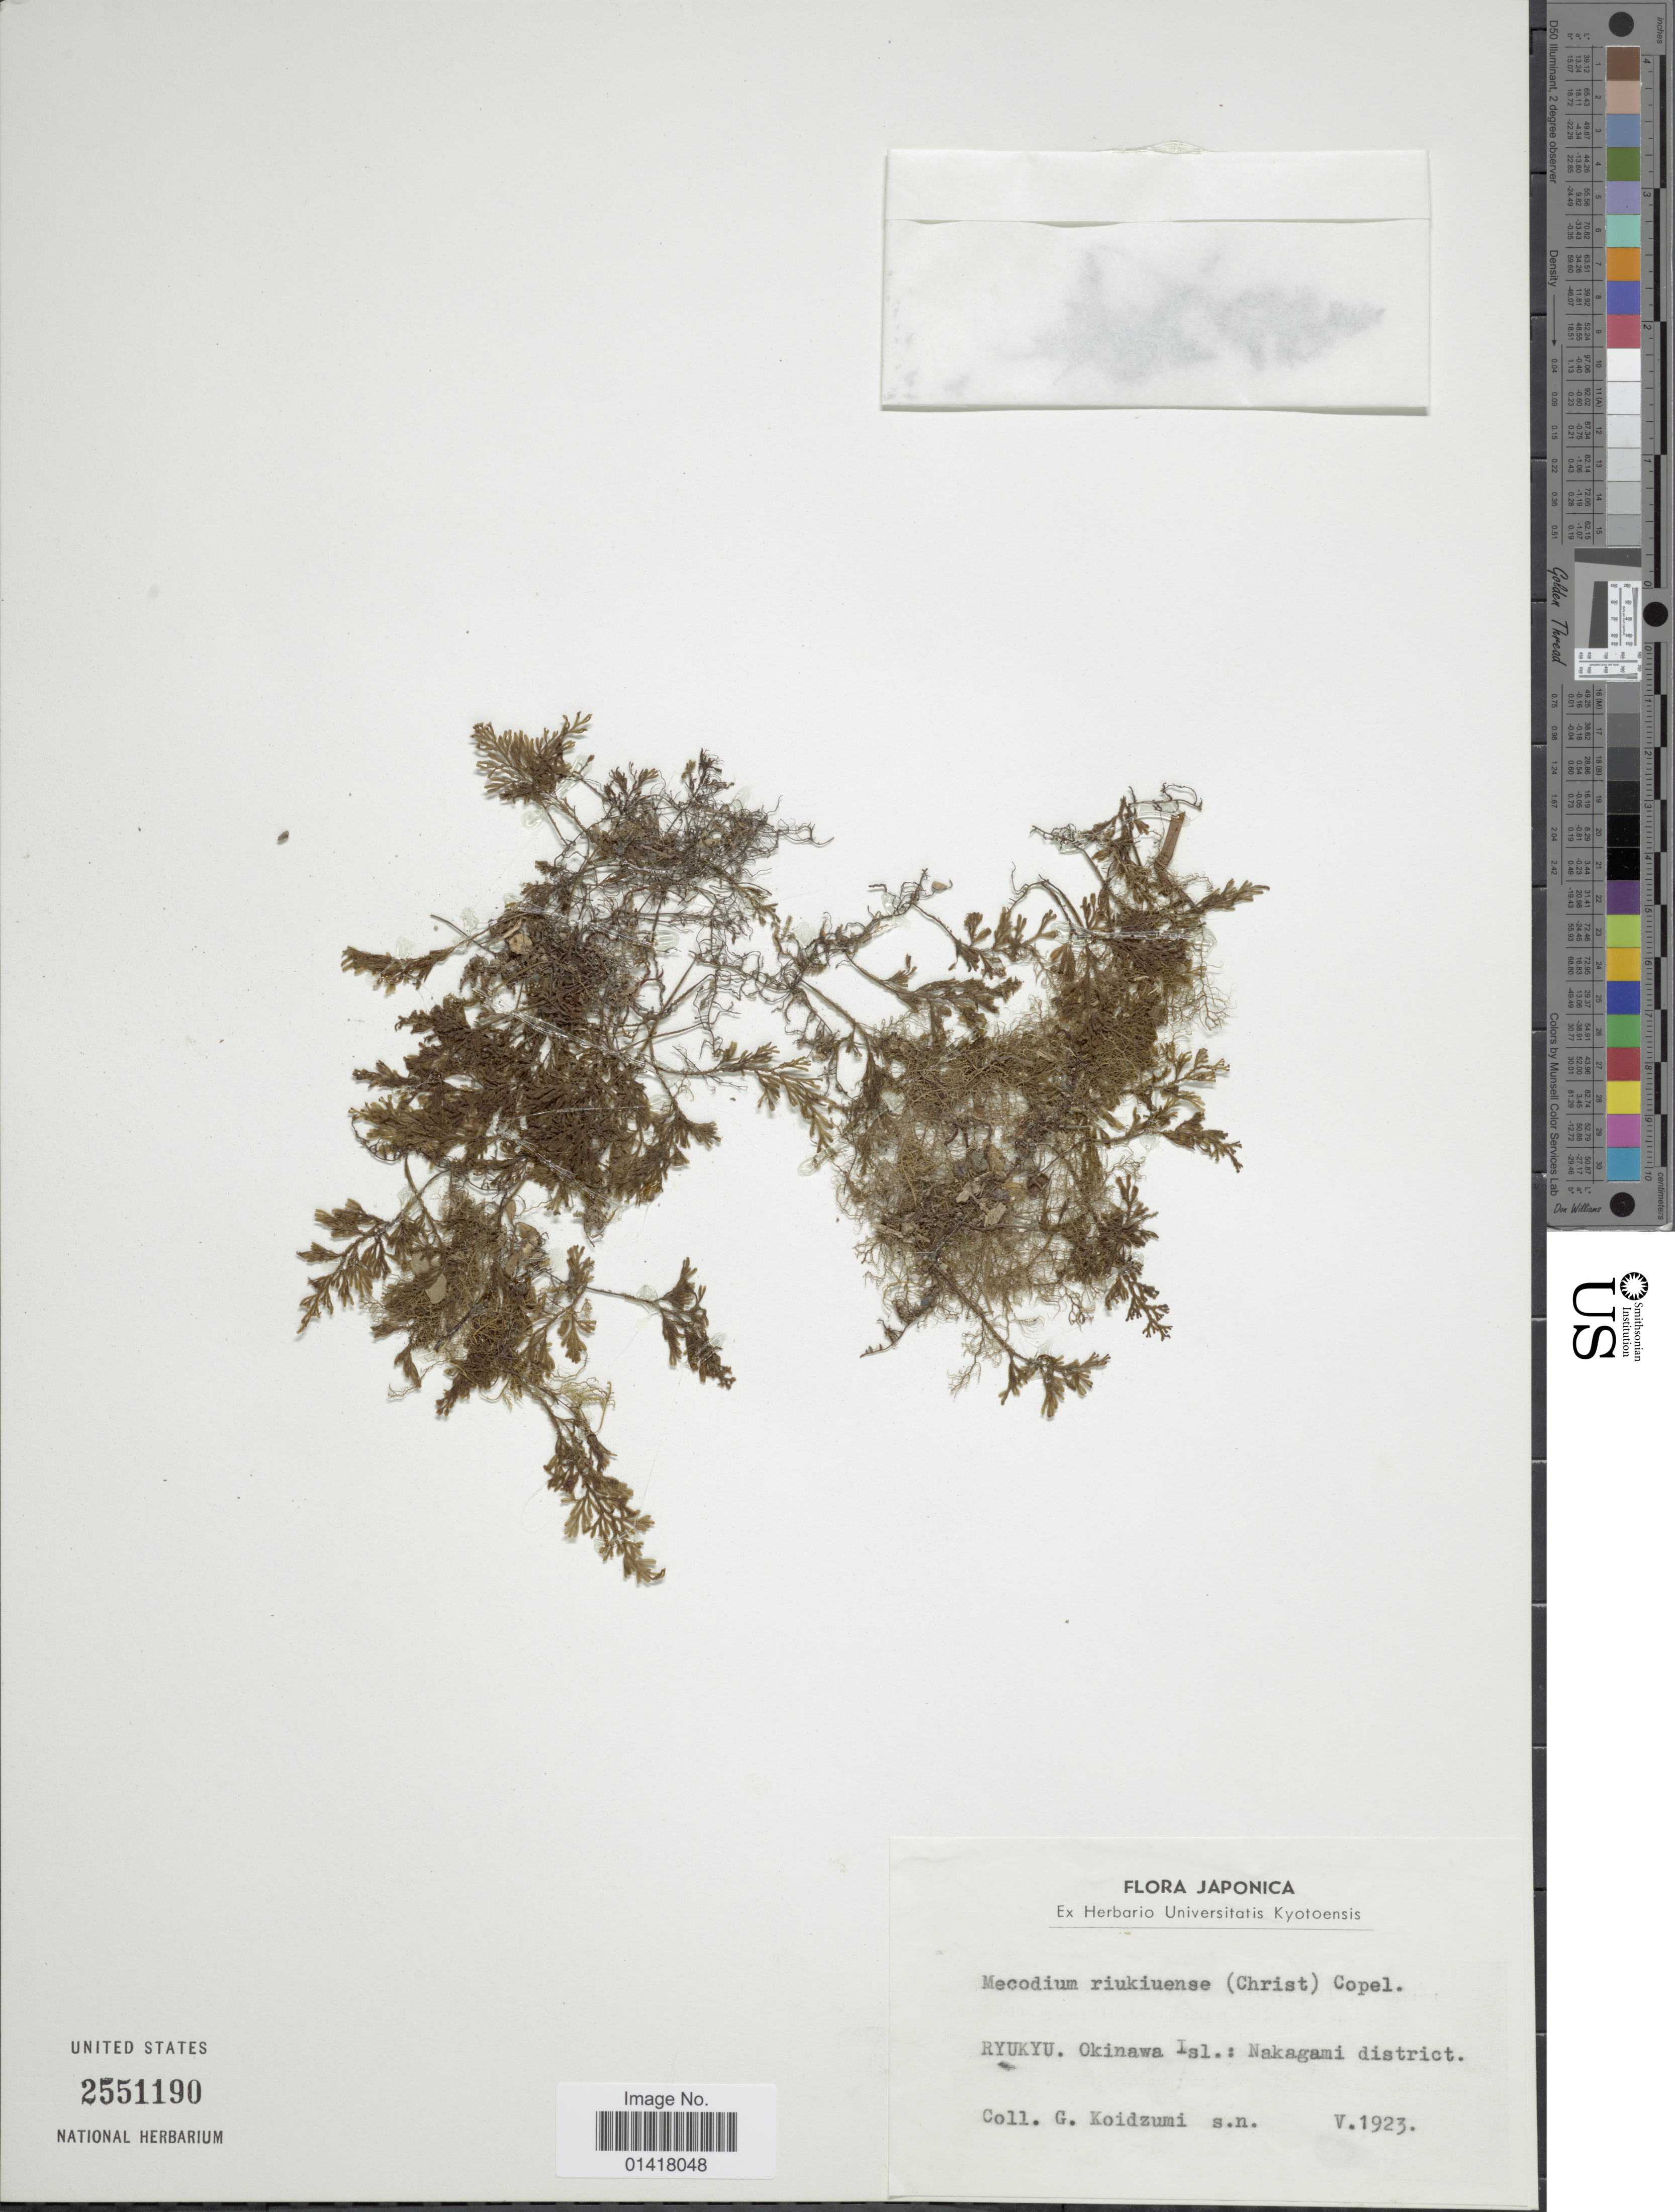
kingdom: Plantae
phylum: Tracheophyta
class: Polypodiopsida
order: Hymenophyllales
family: Hymenophyllaceae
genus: Hymenophyllum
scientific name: Hymenophyllum riukiuense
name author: Ching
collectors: G. Koidzumi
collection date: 1923-05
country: Japan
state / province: Okinawa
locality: Ryukyu. Okinawa Isl. Nakagami district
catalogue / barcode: US 2551190